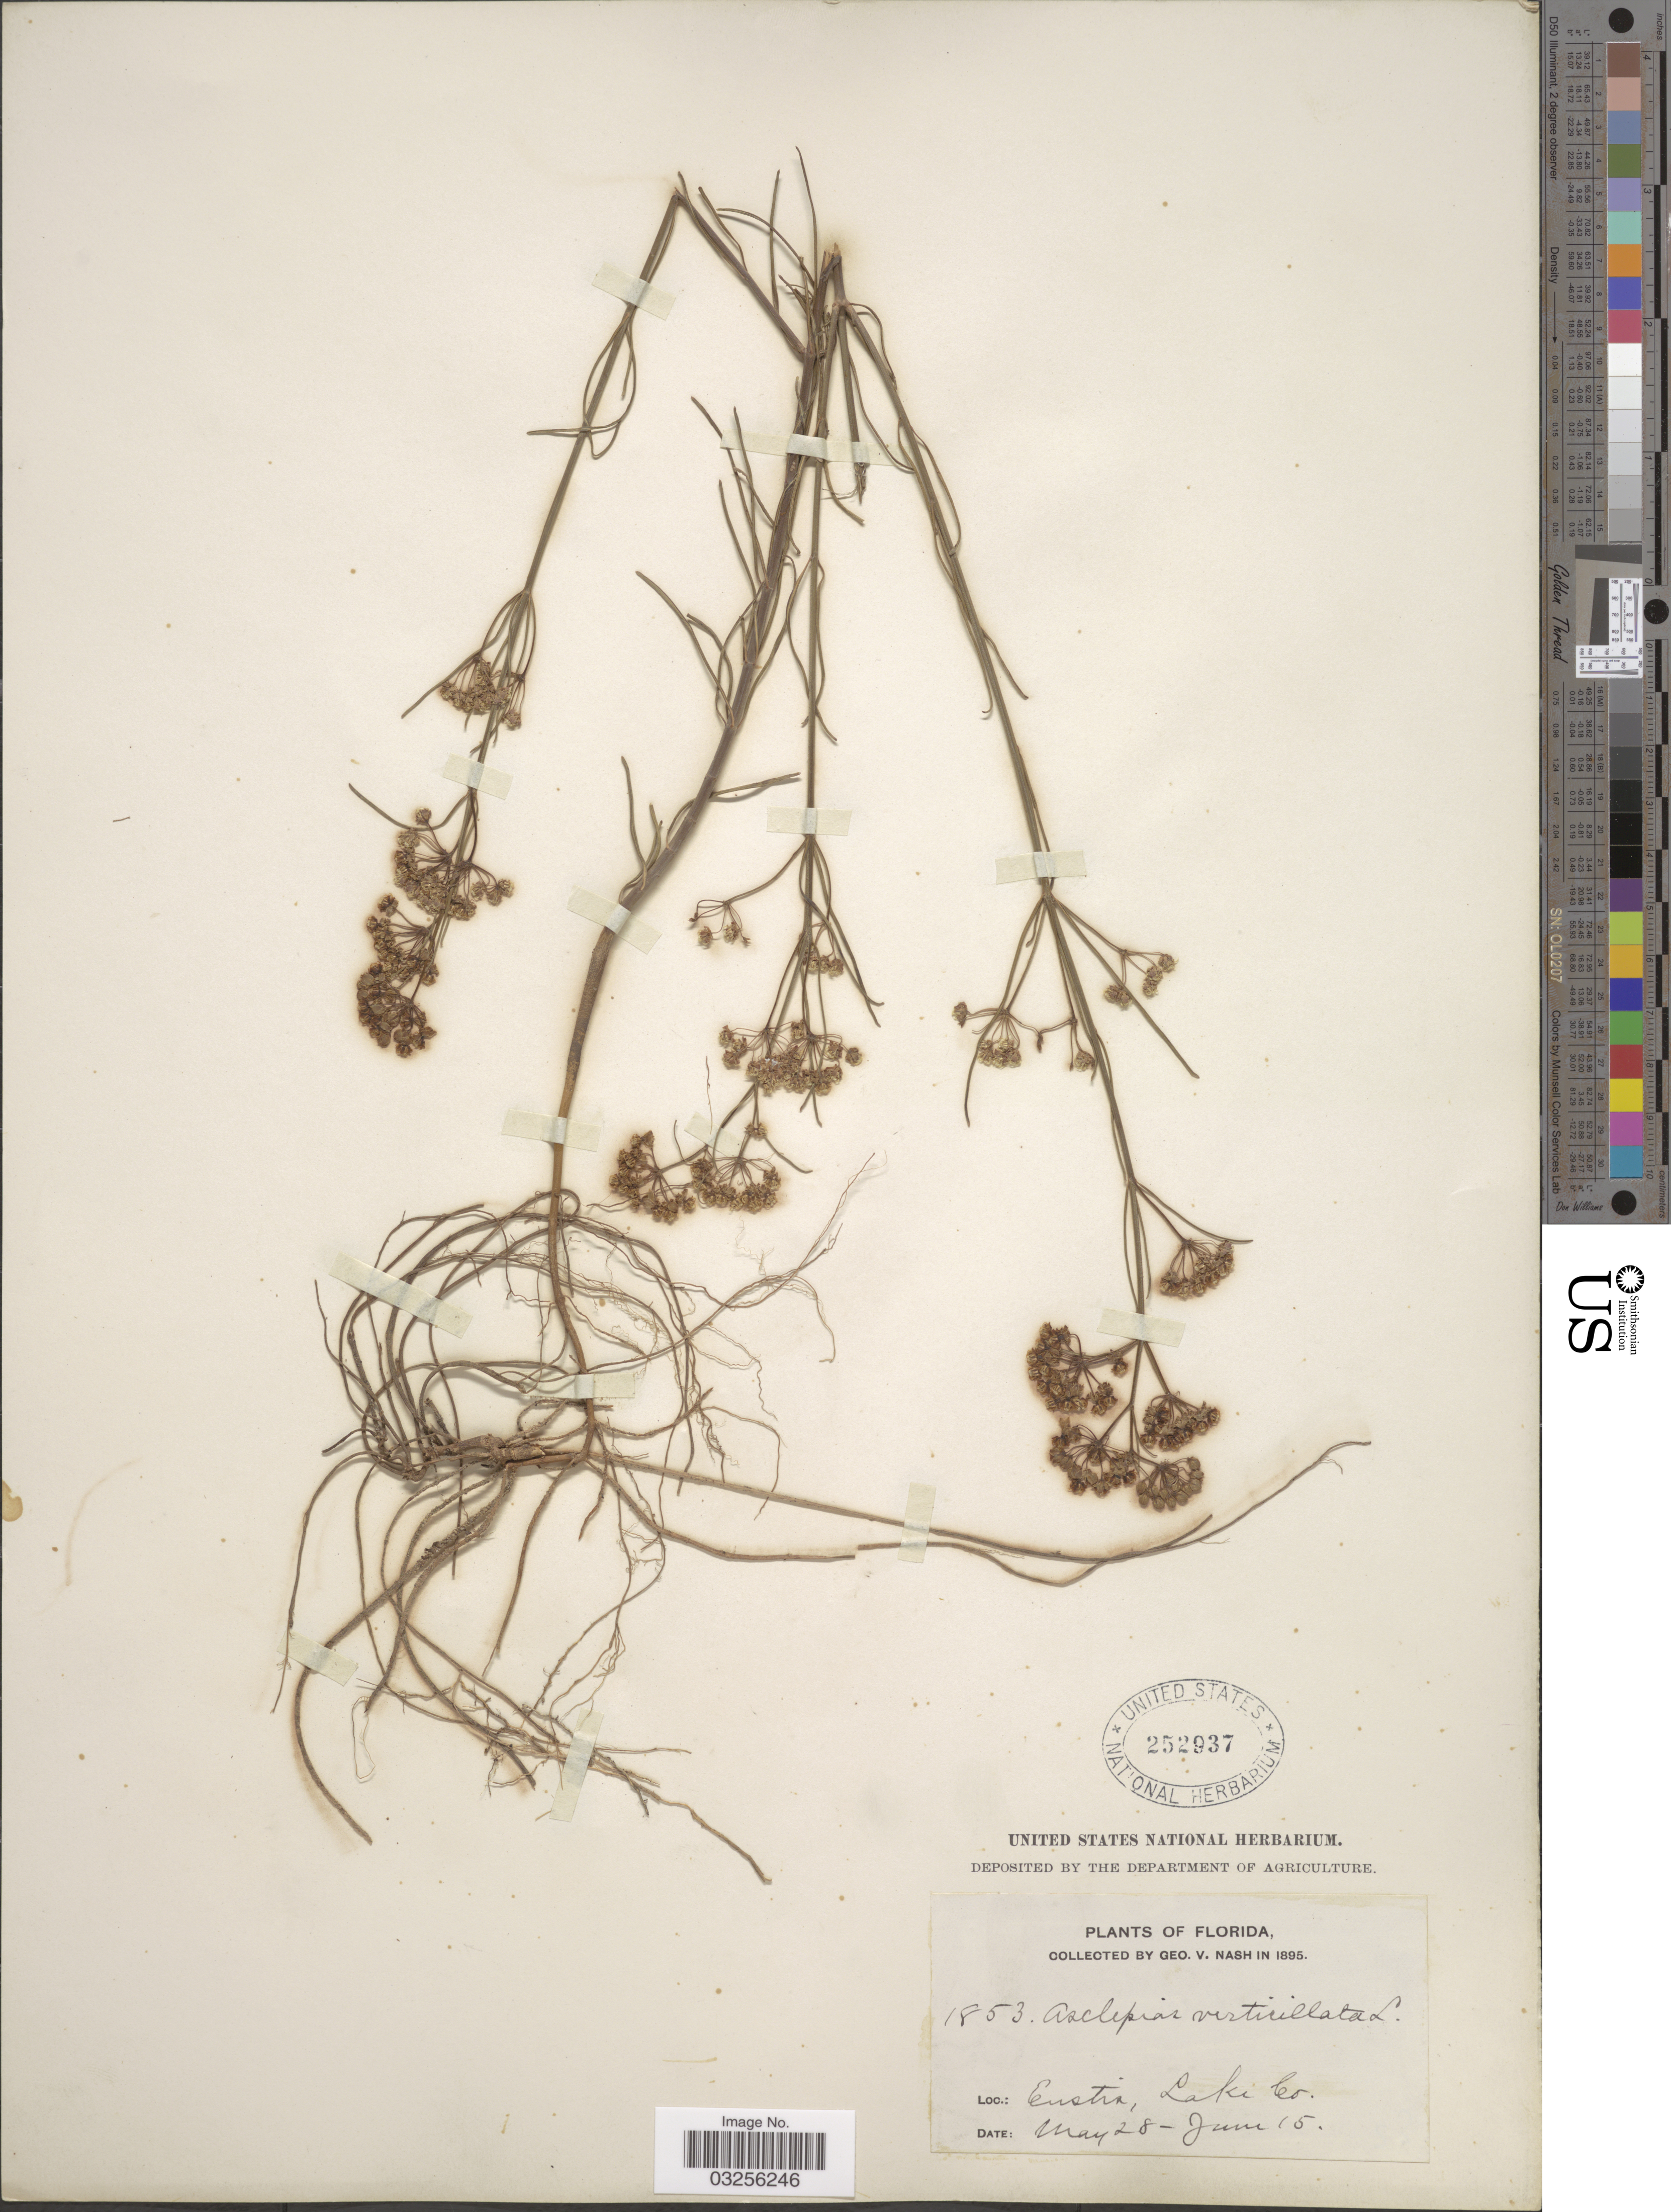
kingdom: Plantae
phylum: Tracheophyta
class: Magnoliopsida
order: Gentianales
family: Apocynaceae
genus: Asclepias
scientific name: Asclepias verticillata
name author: L.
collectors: G. V. Nash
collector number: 1853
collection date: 1895-05-28/1895-06-15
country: United States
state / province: Florida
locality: Eustis, Lake Co.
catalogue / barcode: US 252937